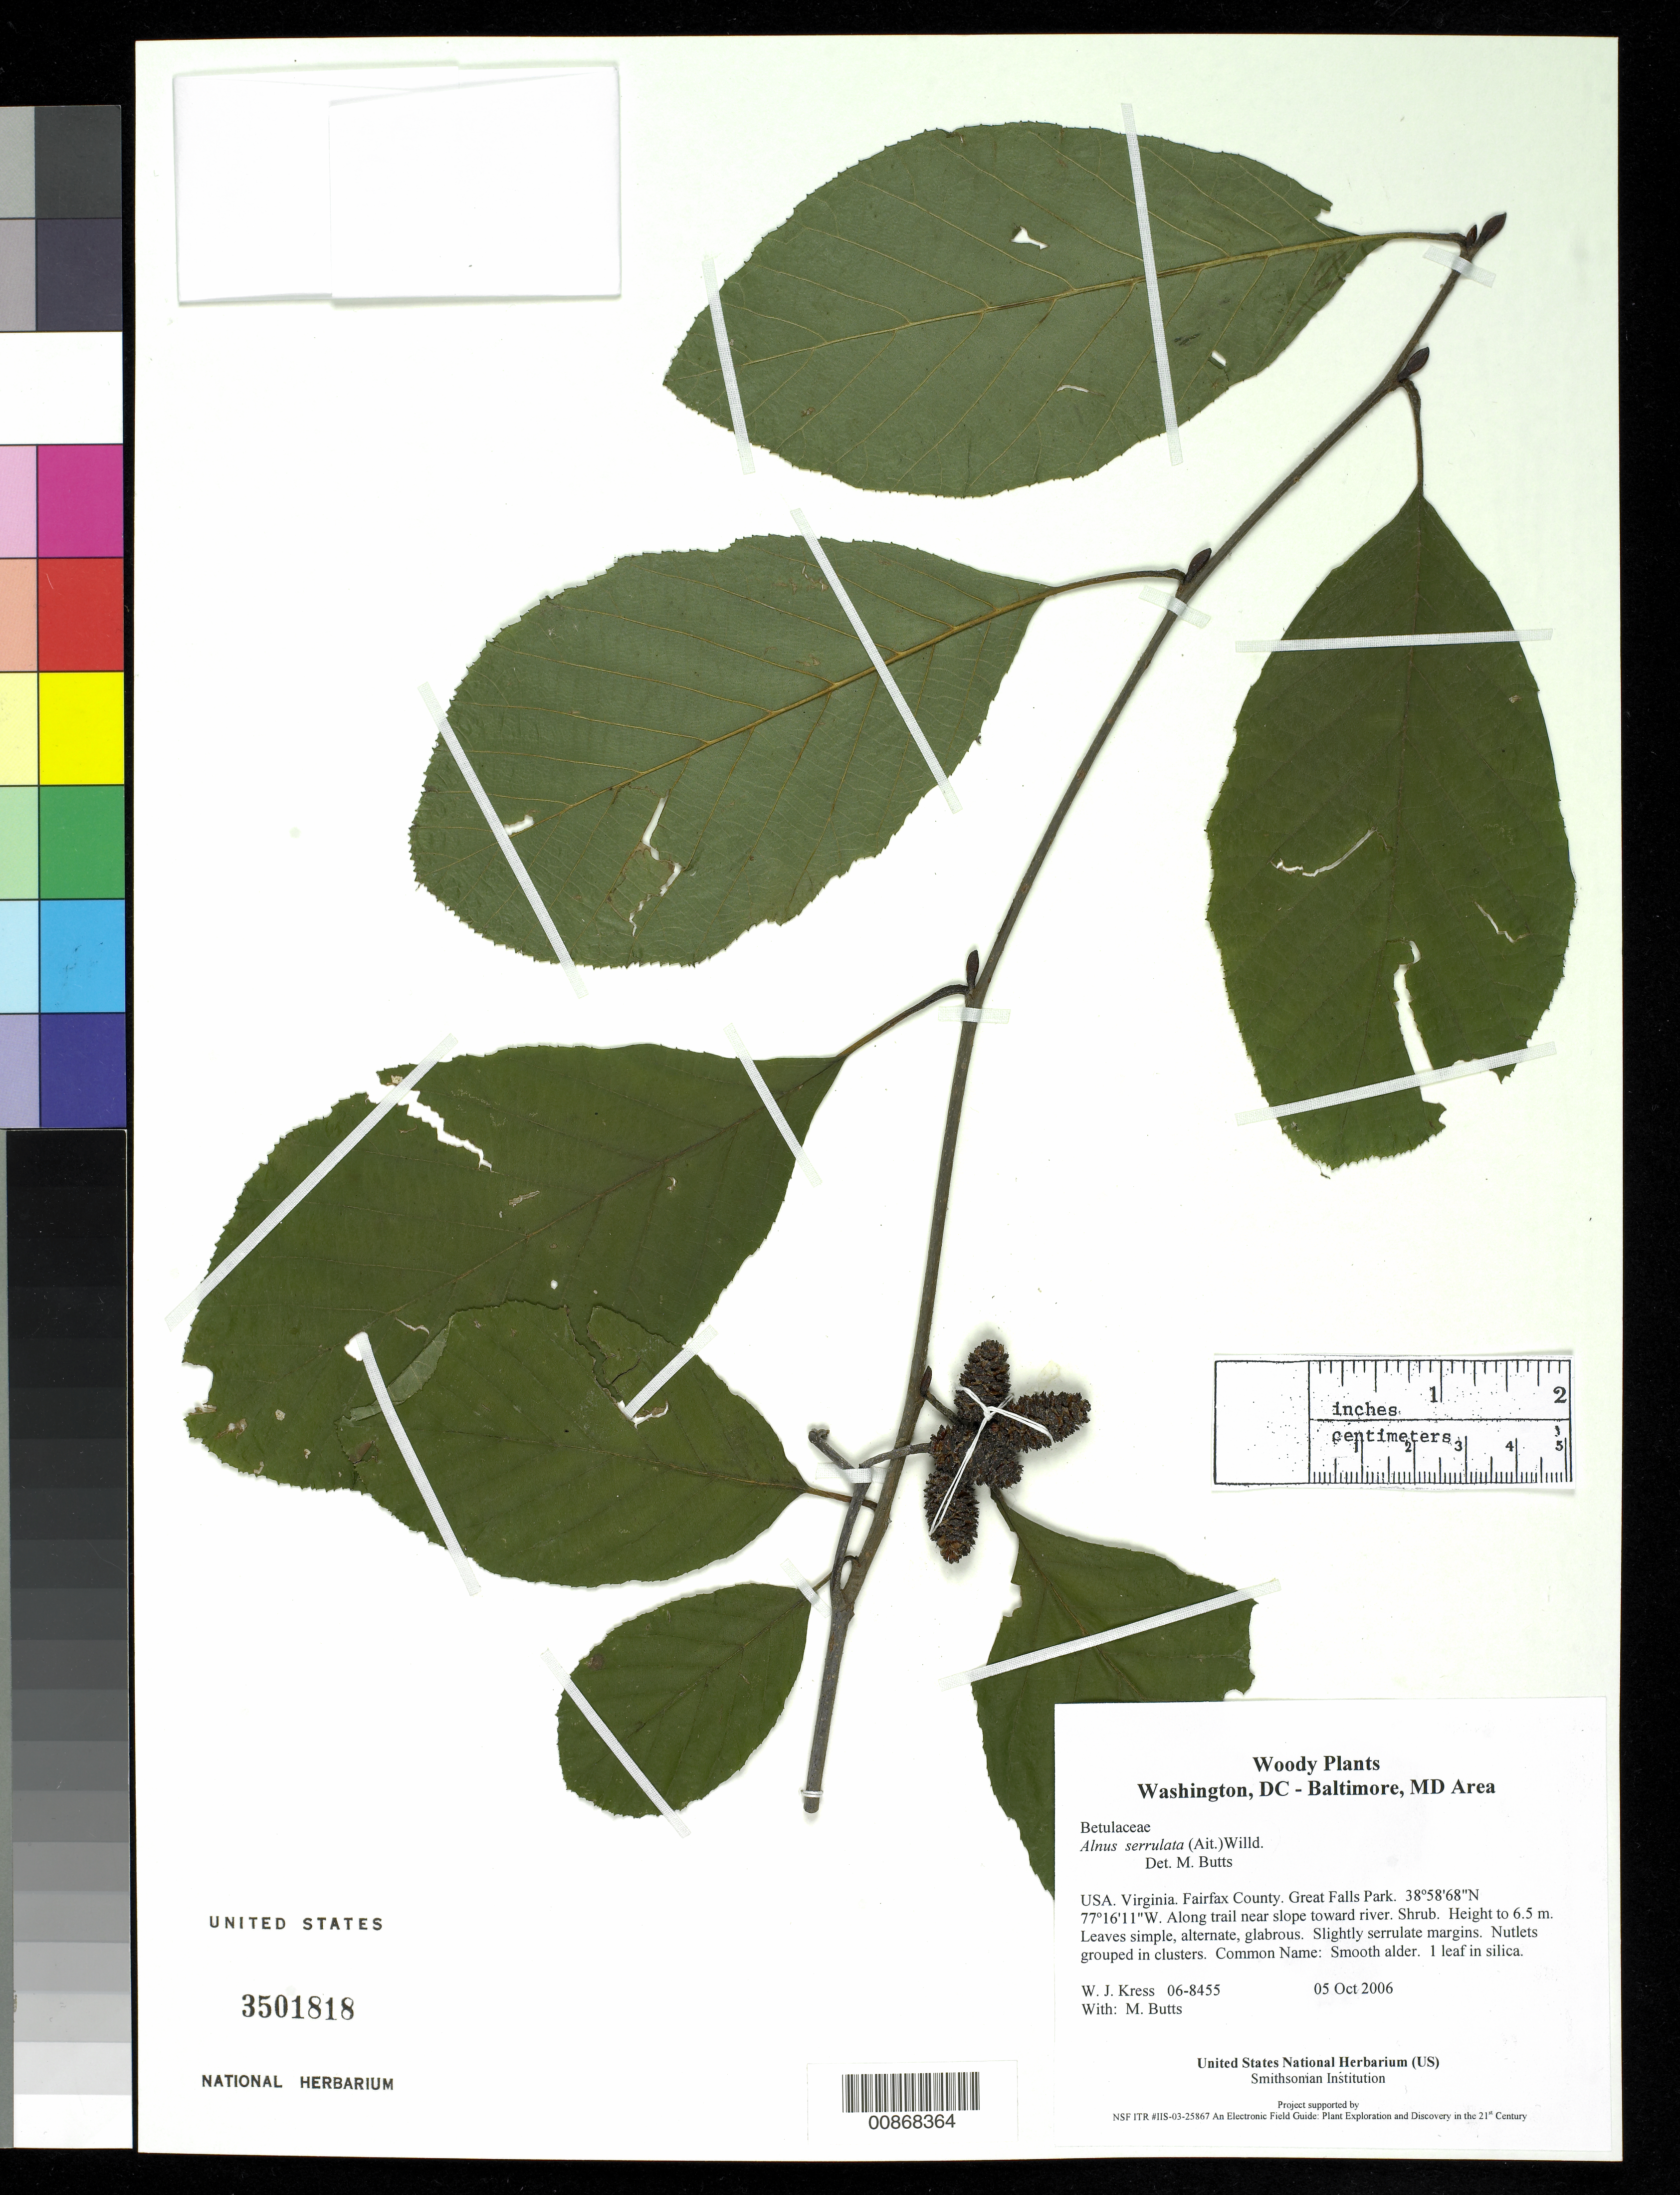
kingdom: Plantae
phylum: Tracheophyta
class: Magnoliopsida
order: Fagales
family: Betulaceae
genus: Alnus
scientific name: Alnus serrulata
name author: (Aiton) Willd.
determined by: Butts, M. B.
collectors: W. J. Kress & M. B. Butts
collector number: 06-8455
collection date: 2006-10-05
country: United States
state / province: Virginia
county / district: Fairfax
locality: Great Falls Park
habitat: Along trail near slope toward river.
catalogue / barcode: US 3501818